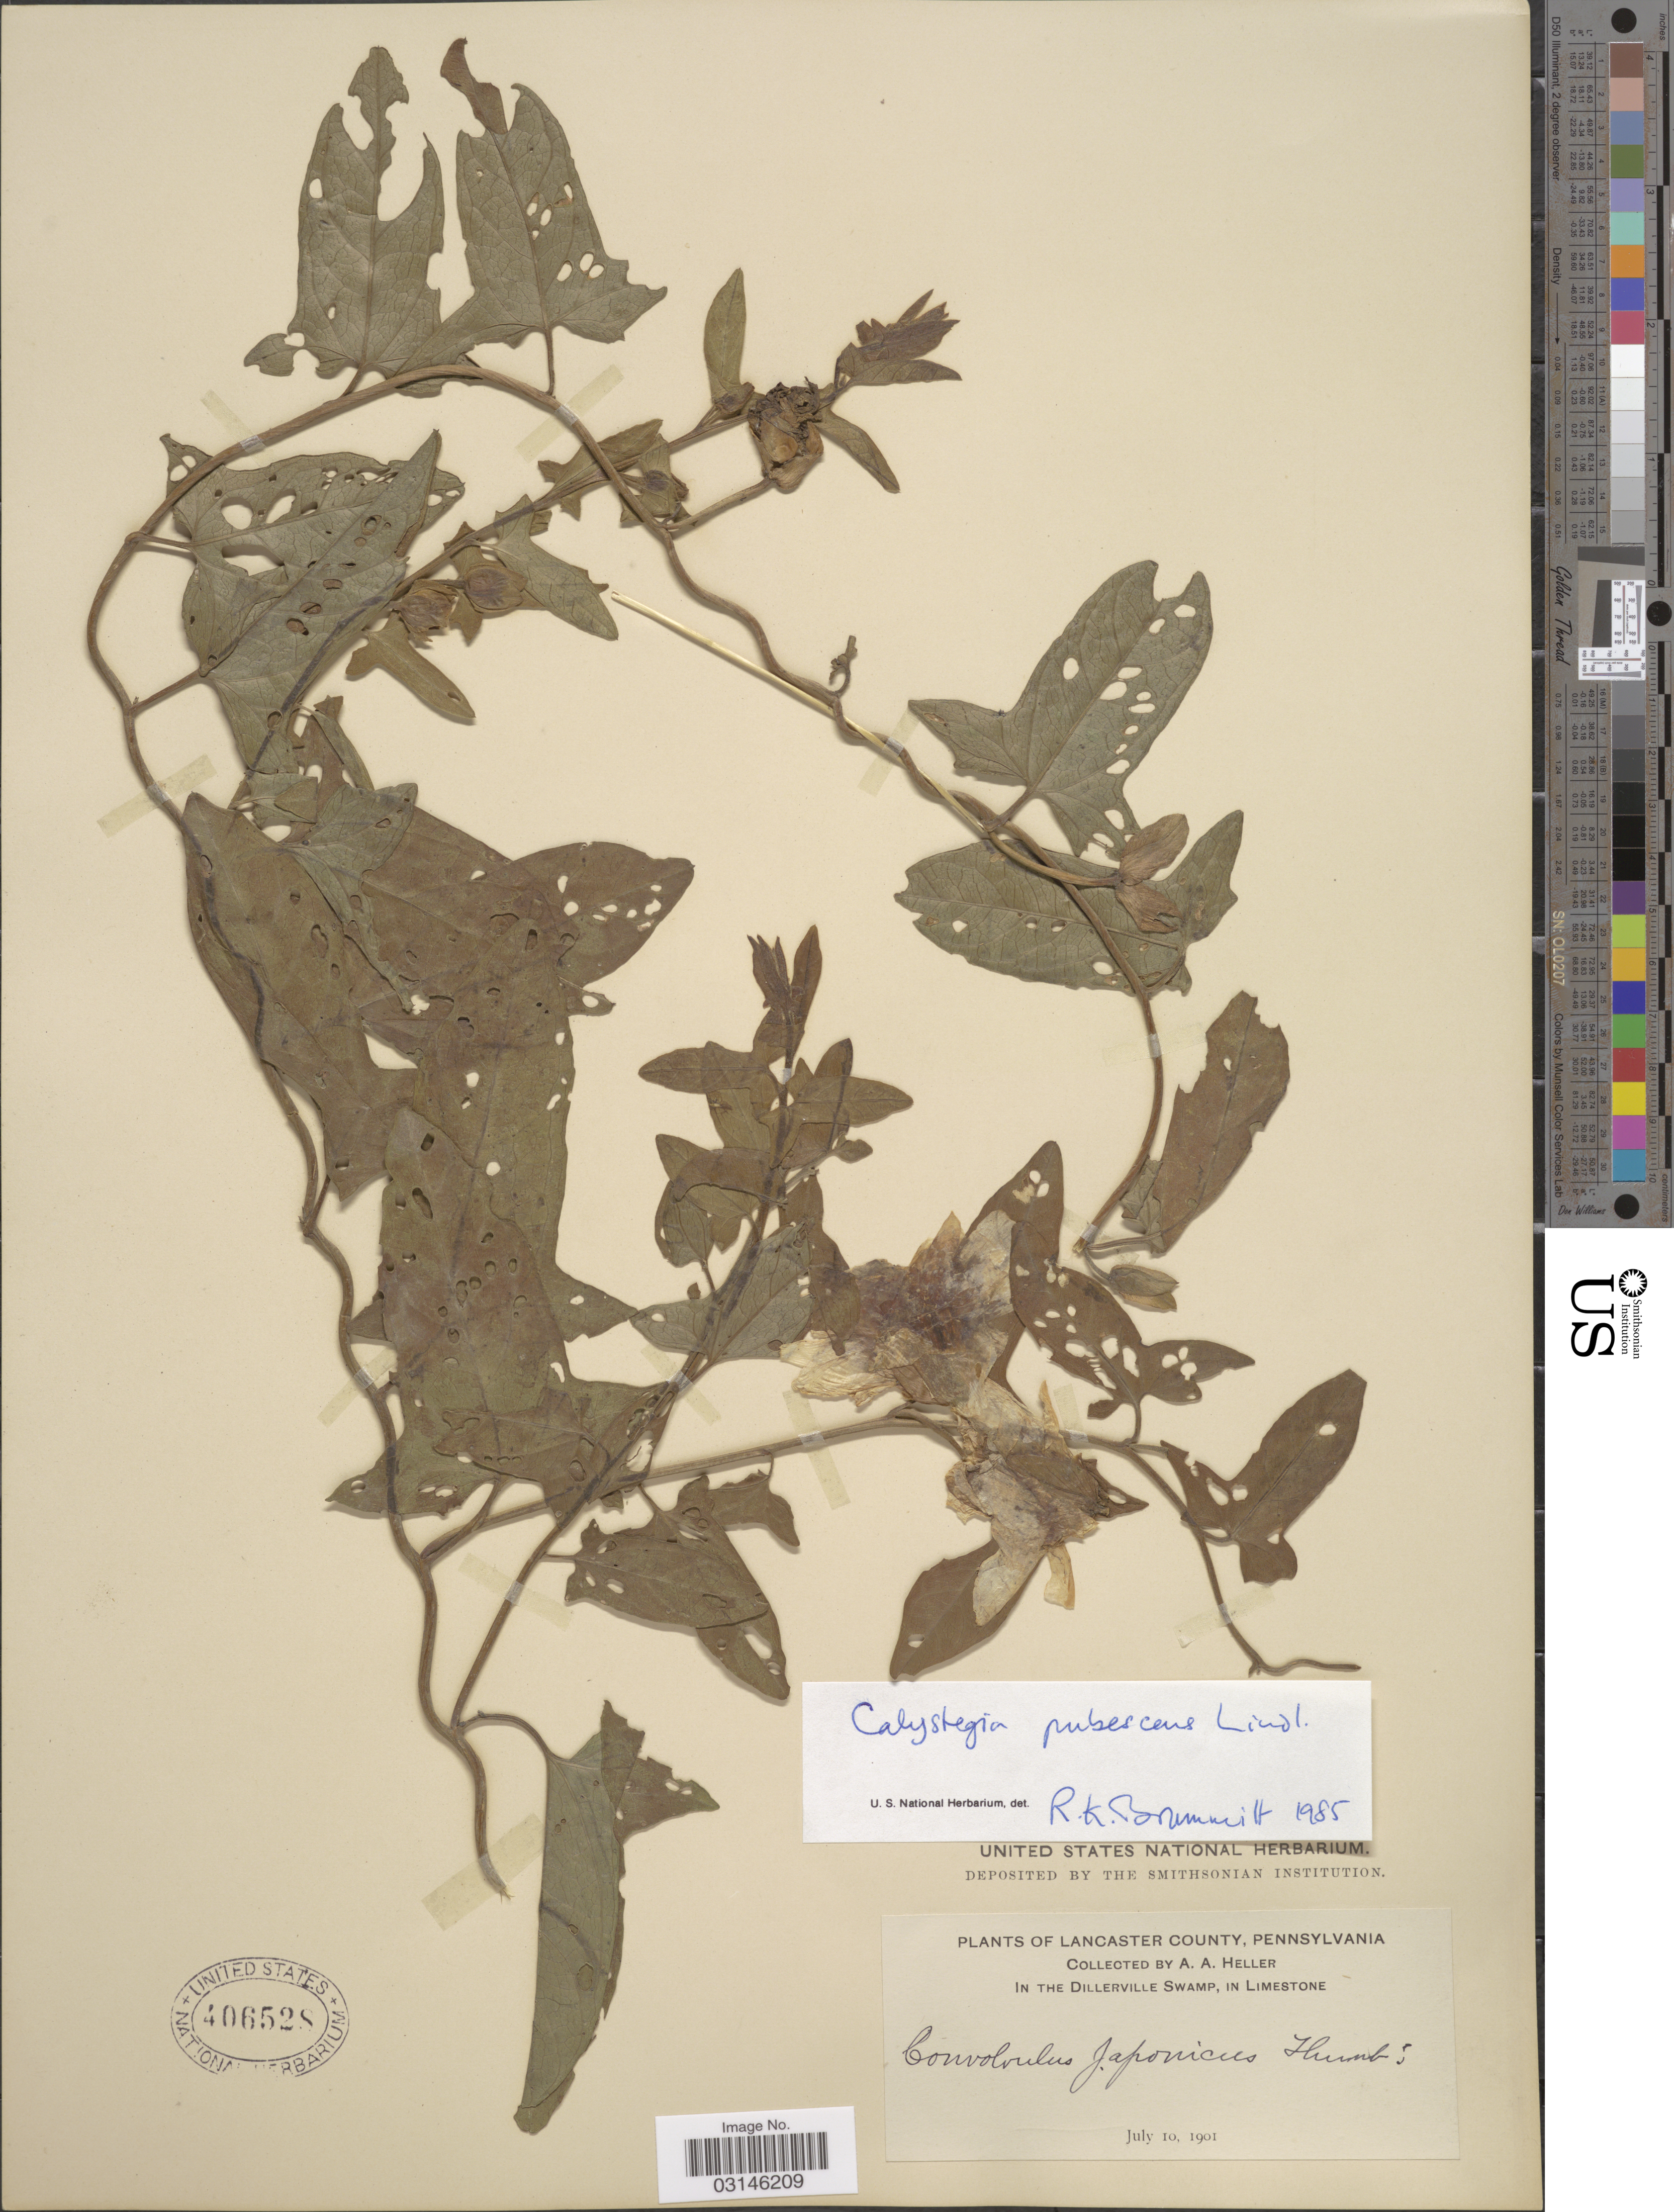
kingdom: Plantae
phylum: Tracheophyta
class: Magnoliopsida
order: Solanales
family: Convolvulaceae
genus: Calystegia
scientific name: Calystegia pubescens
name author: Lindl.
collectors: A. A. Heller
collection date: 1901-07-10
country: United States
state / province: Pennsylvania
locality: Lancaster County, In the Dillerville Swamp, in Limestone.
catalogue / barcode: US 406528